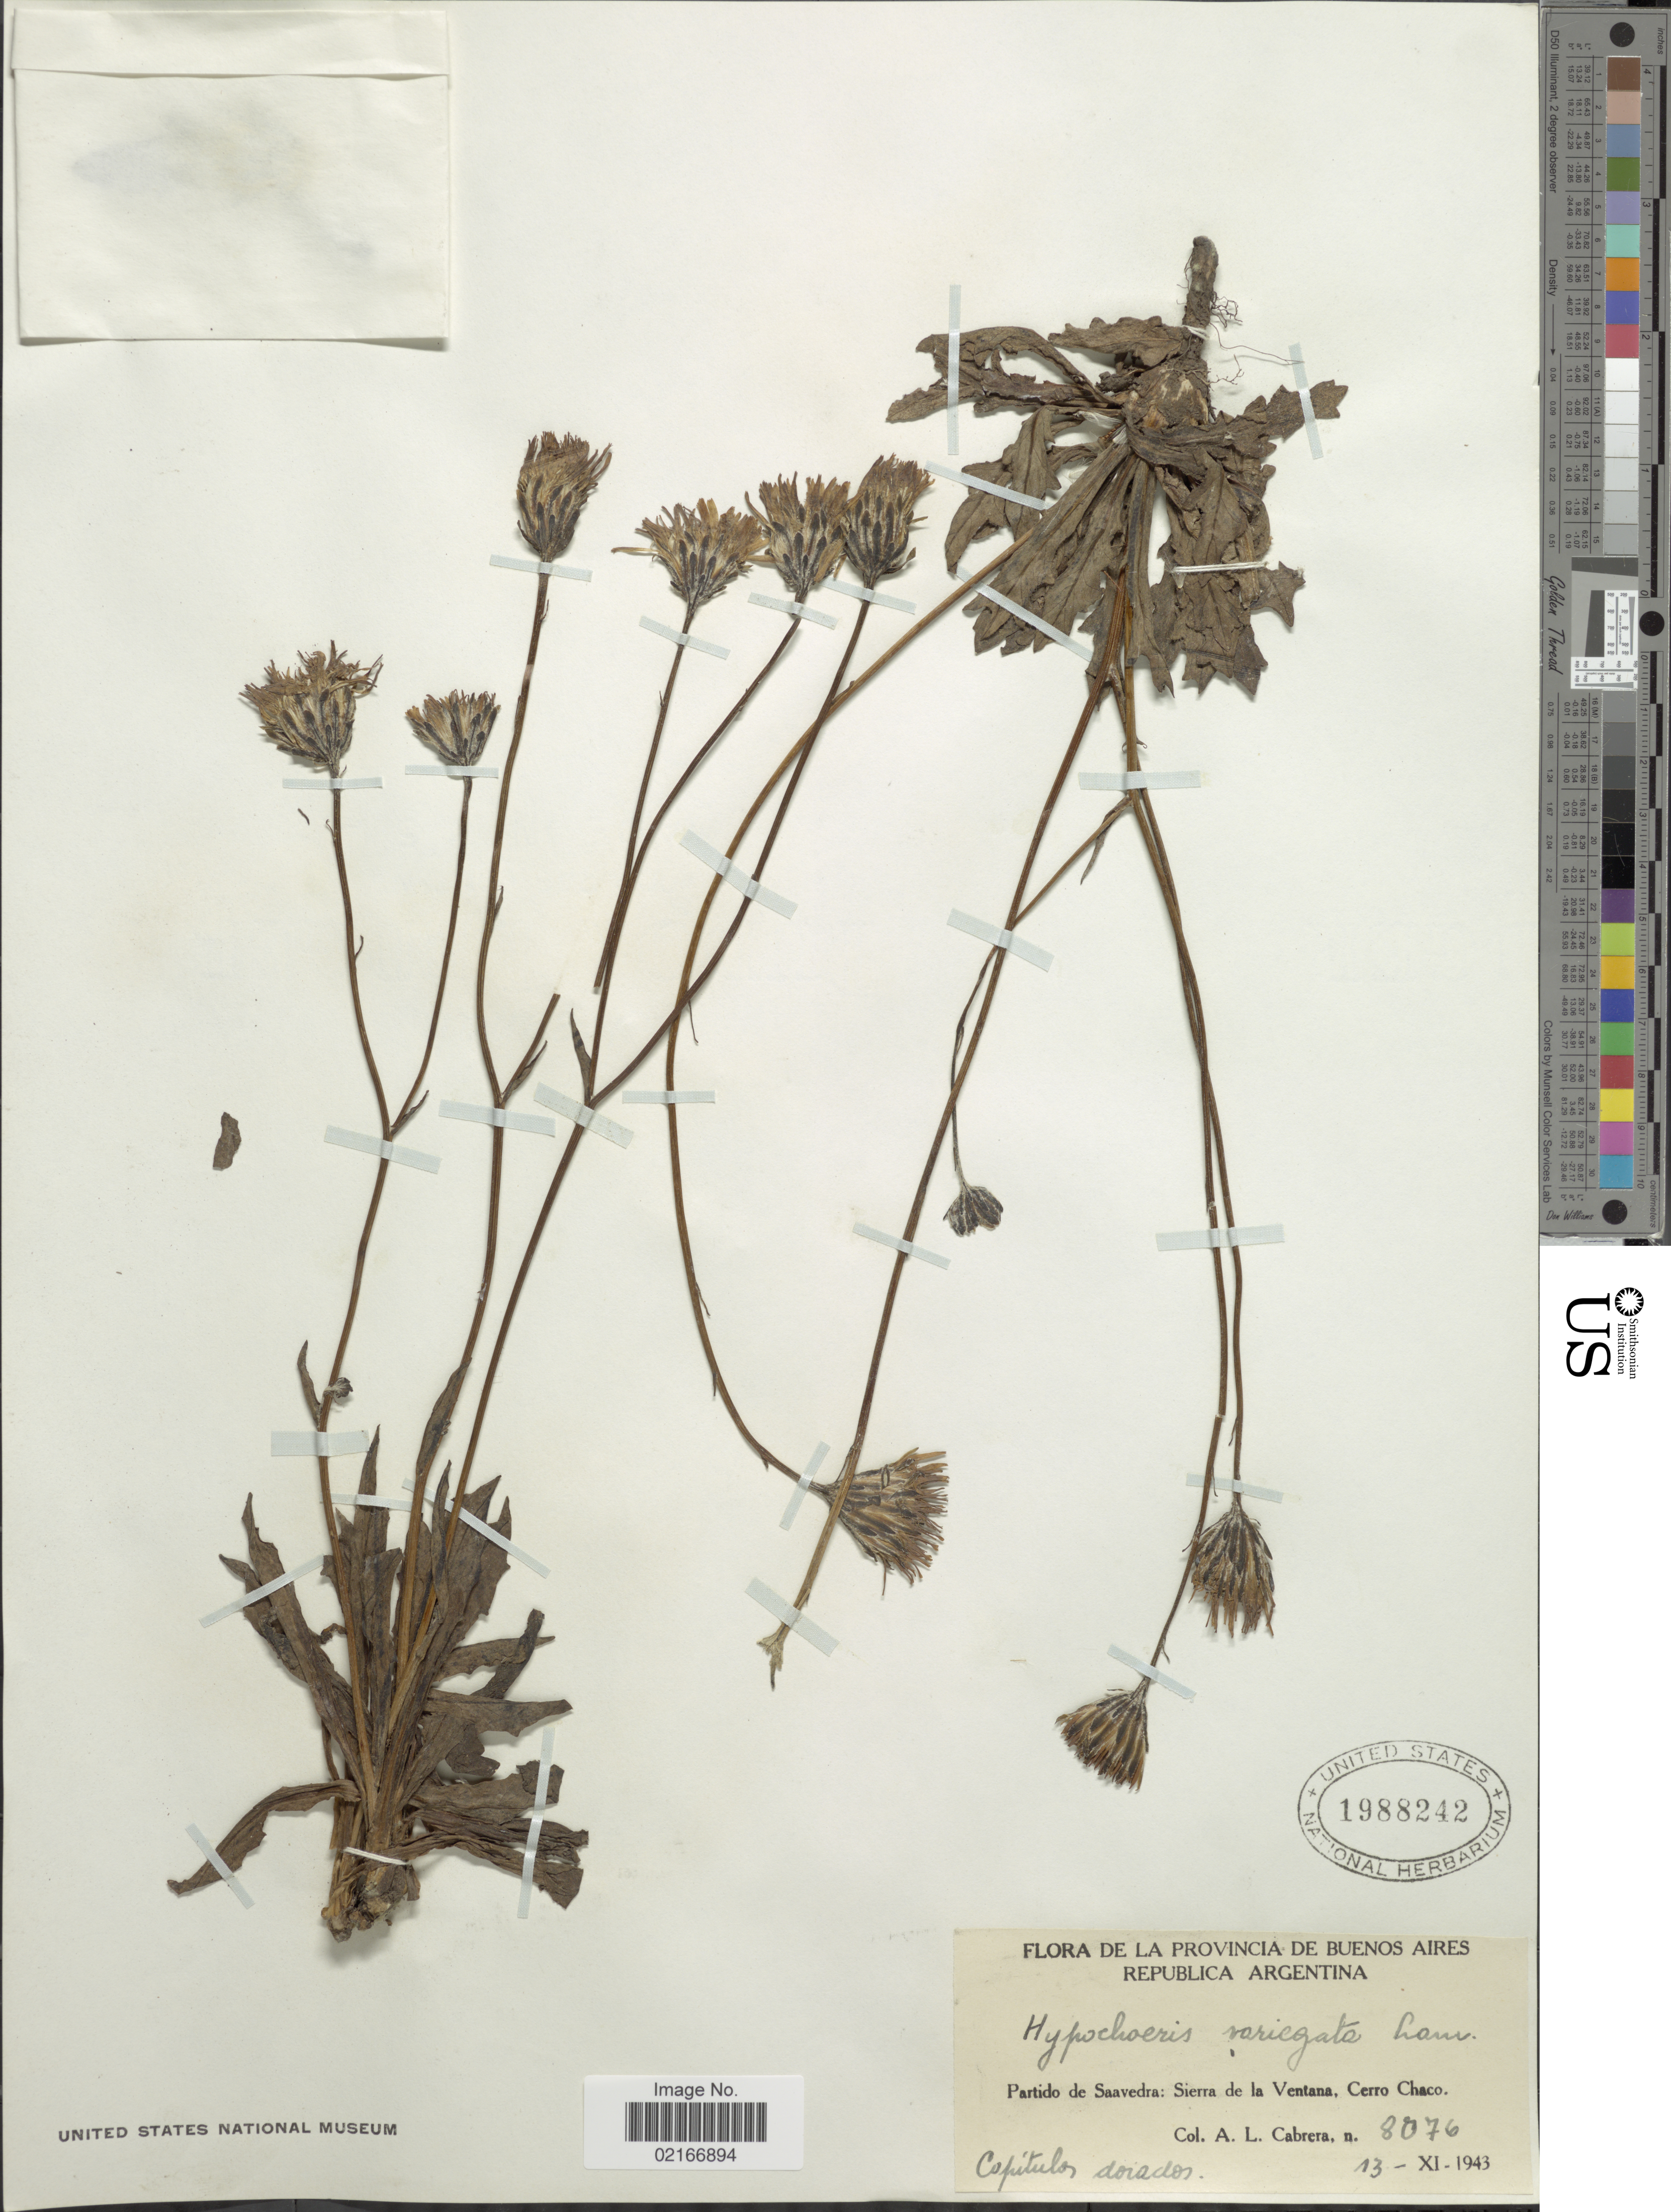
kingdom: Plantae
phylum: Tracheophyta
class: Magnoliopsida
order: Asterales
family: Asteraceae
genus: Hypochaeris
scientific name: Hypochaeris variegata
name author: (Lam.) Baker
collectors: A. L. Cabrera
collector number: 8076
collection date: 1943-11-13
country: Argentina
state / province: Buenos Aires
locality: Partido de Saavedra: Sierra de la Ventana, Cerro Chaco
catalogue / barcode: US 1988242